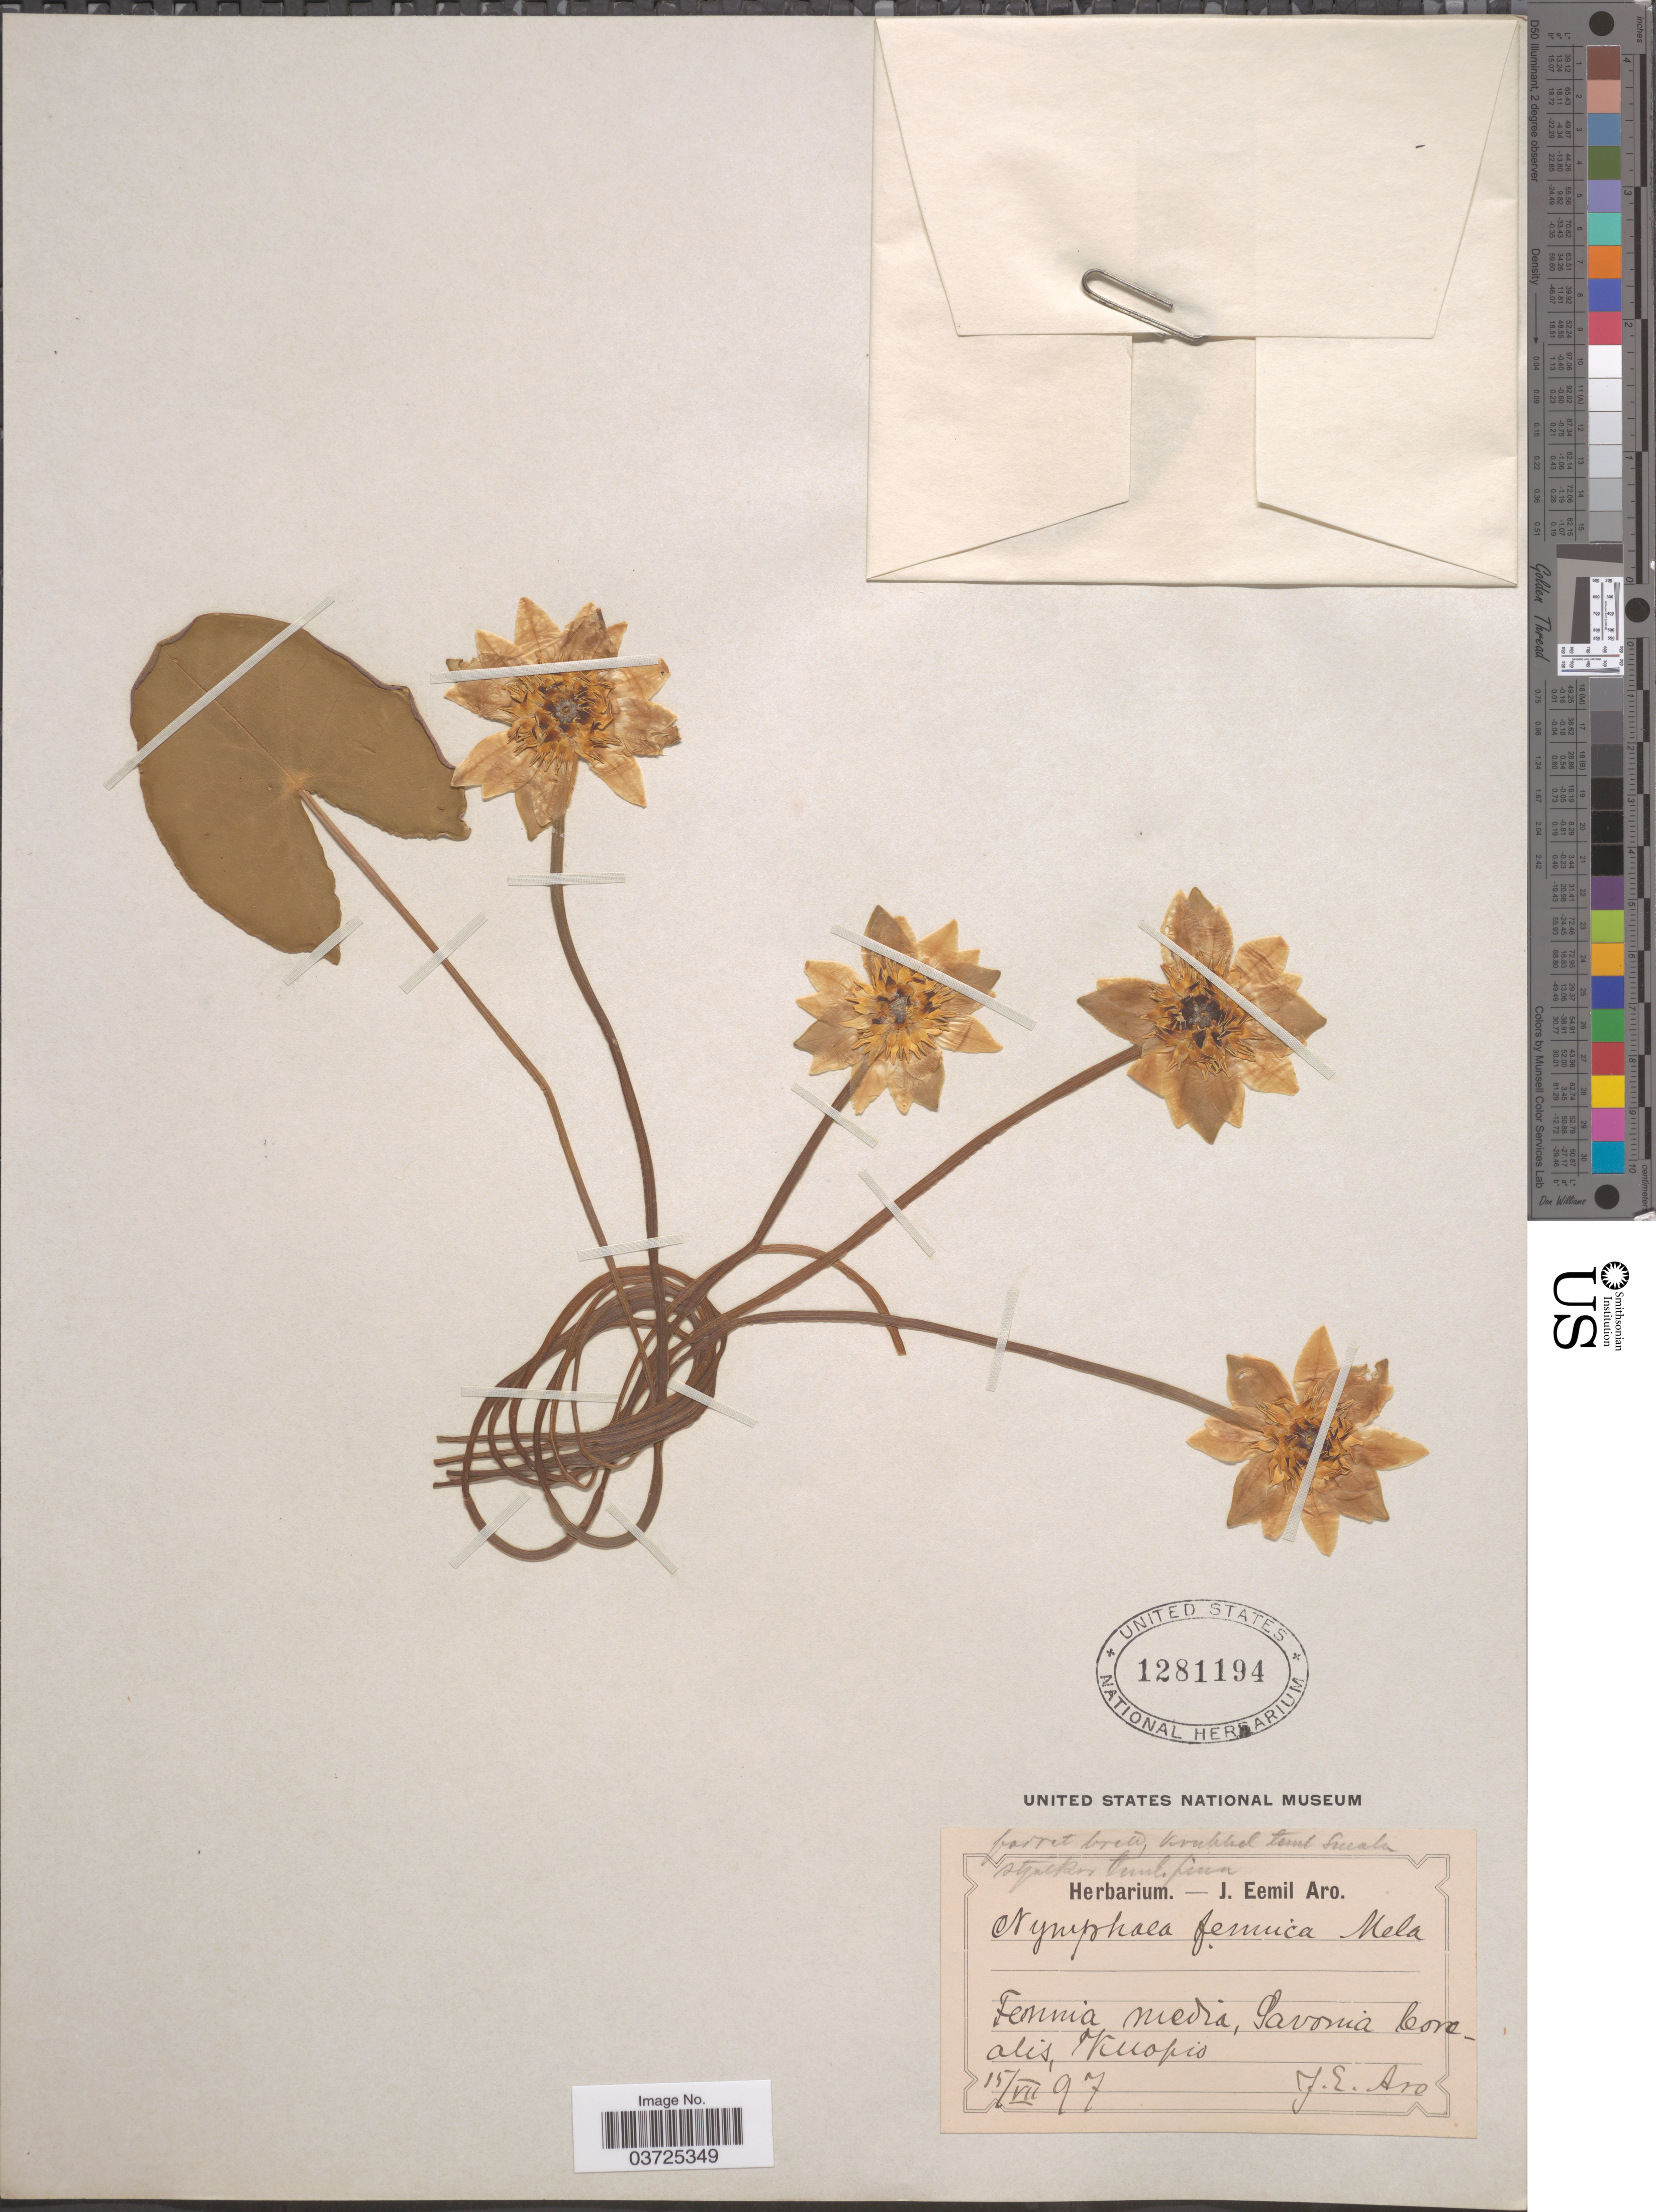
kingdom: Plantae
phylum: Tracheophyta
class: Magnoliopsida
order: Nymphaeales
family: Nymphaeaceae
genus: Nymphaea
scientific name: Nymphaea fennica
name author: Mela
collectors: J. Aro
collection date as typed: Transcribed d/m/y: 15/7/97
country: Finland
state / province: Pohjois-Savo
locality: Fennia media, Savonia Corealis, Kuopio.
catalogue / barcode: US 1281194